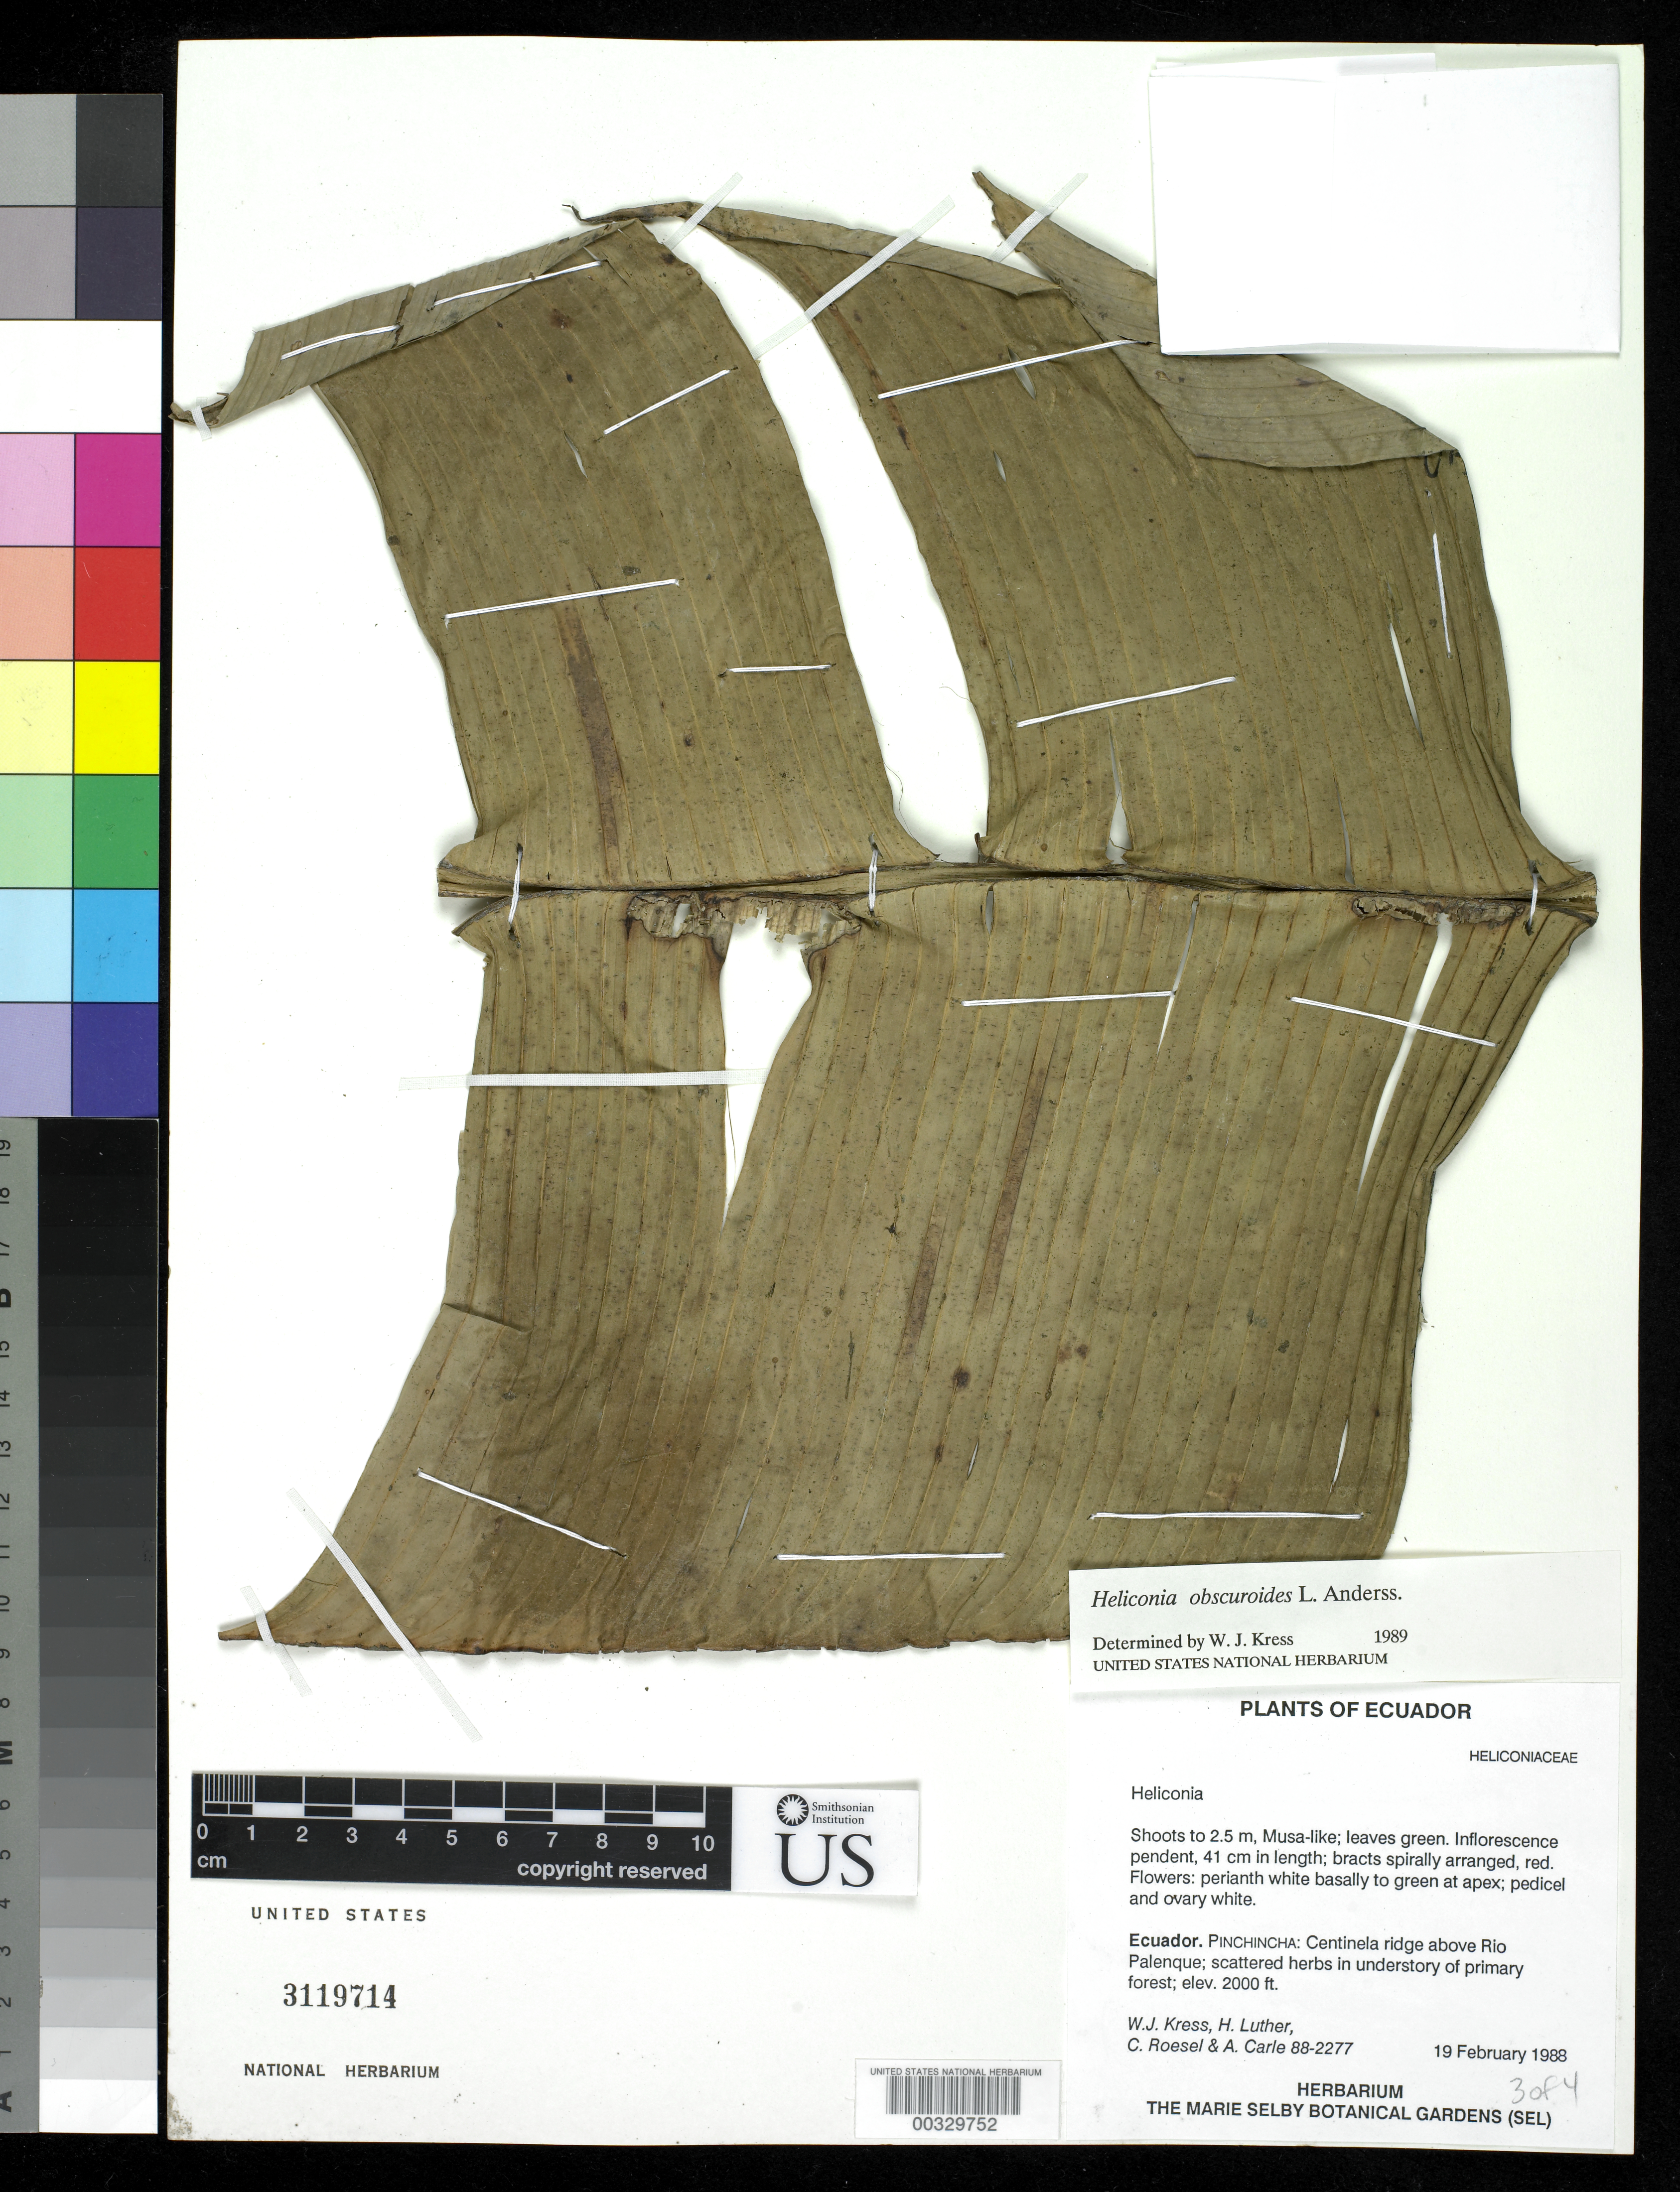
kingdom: Plantae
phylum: Tracheophyta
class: Liliopsida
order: Zingiberales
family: Heliconiaceae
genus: Heliconia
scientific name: Heliconia obscuroides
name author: L. Andersson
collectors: W. J. Kress, Harry E. Luther, C. S. Roesel & A. Carle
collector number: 88-2277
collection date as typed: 19 Feb 1988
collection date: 1988-02-19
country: Ecuador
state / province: Pichincha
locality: Centinela ridge above Rio palenque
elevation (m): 610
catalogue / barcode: US 3119714